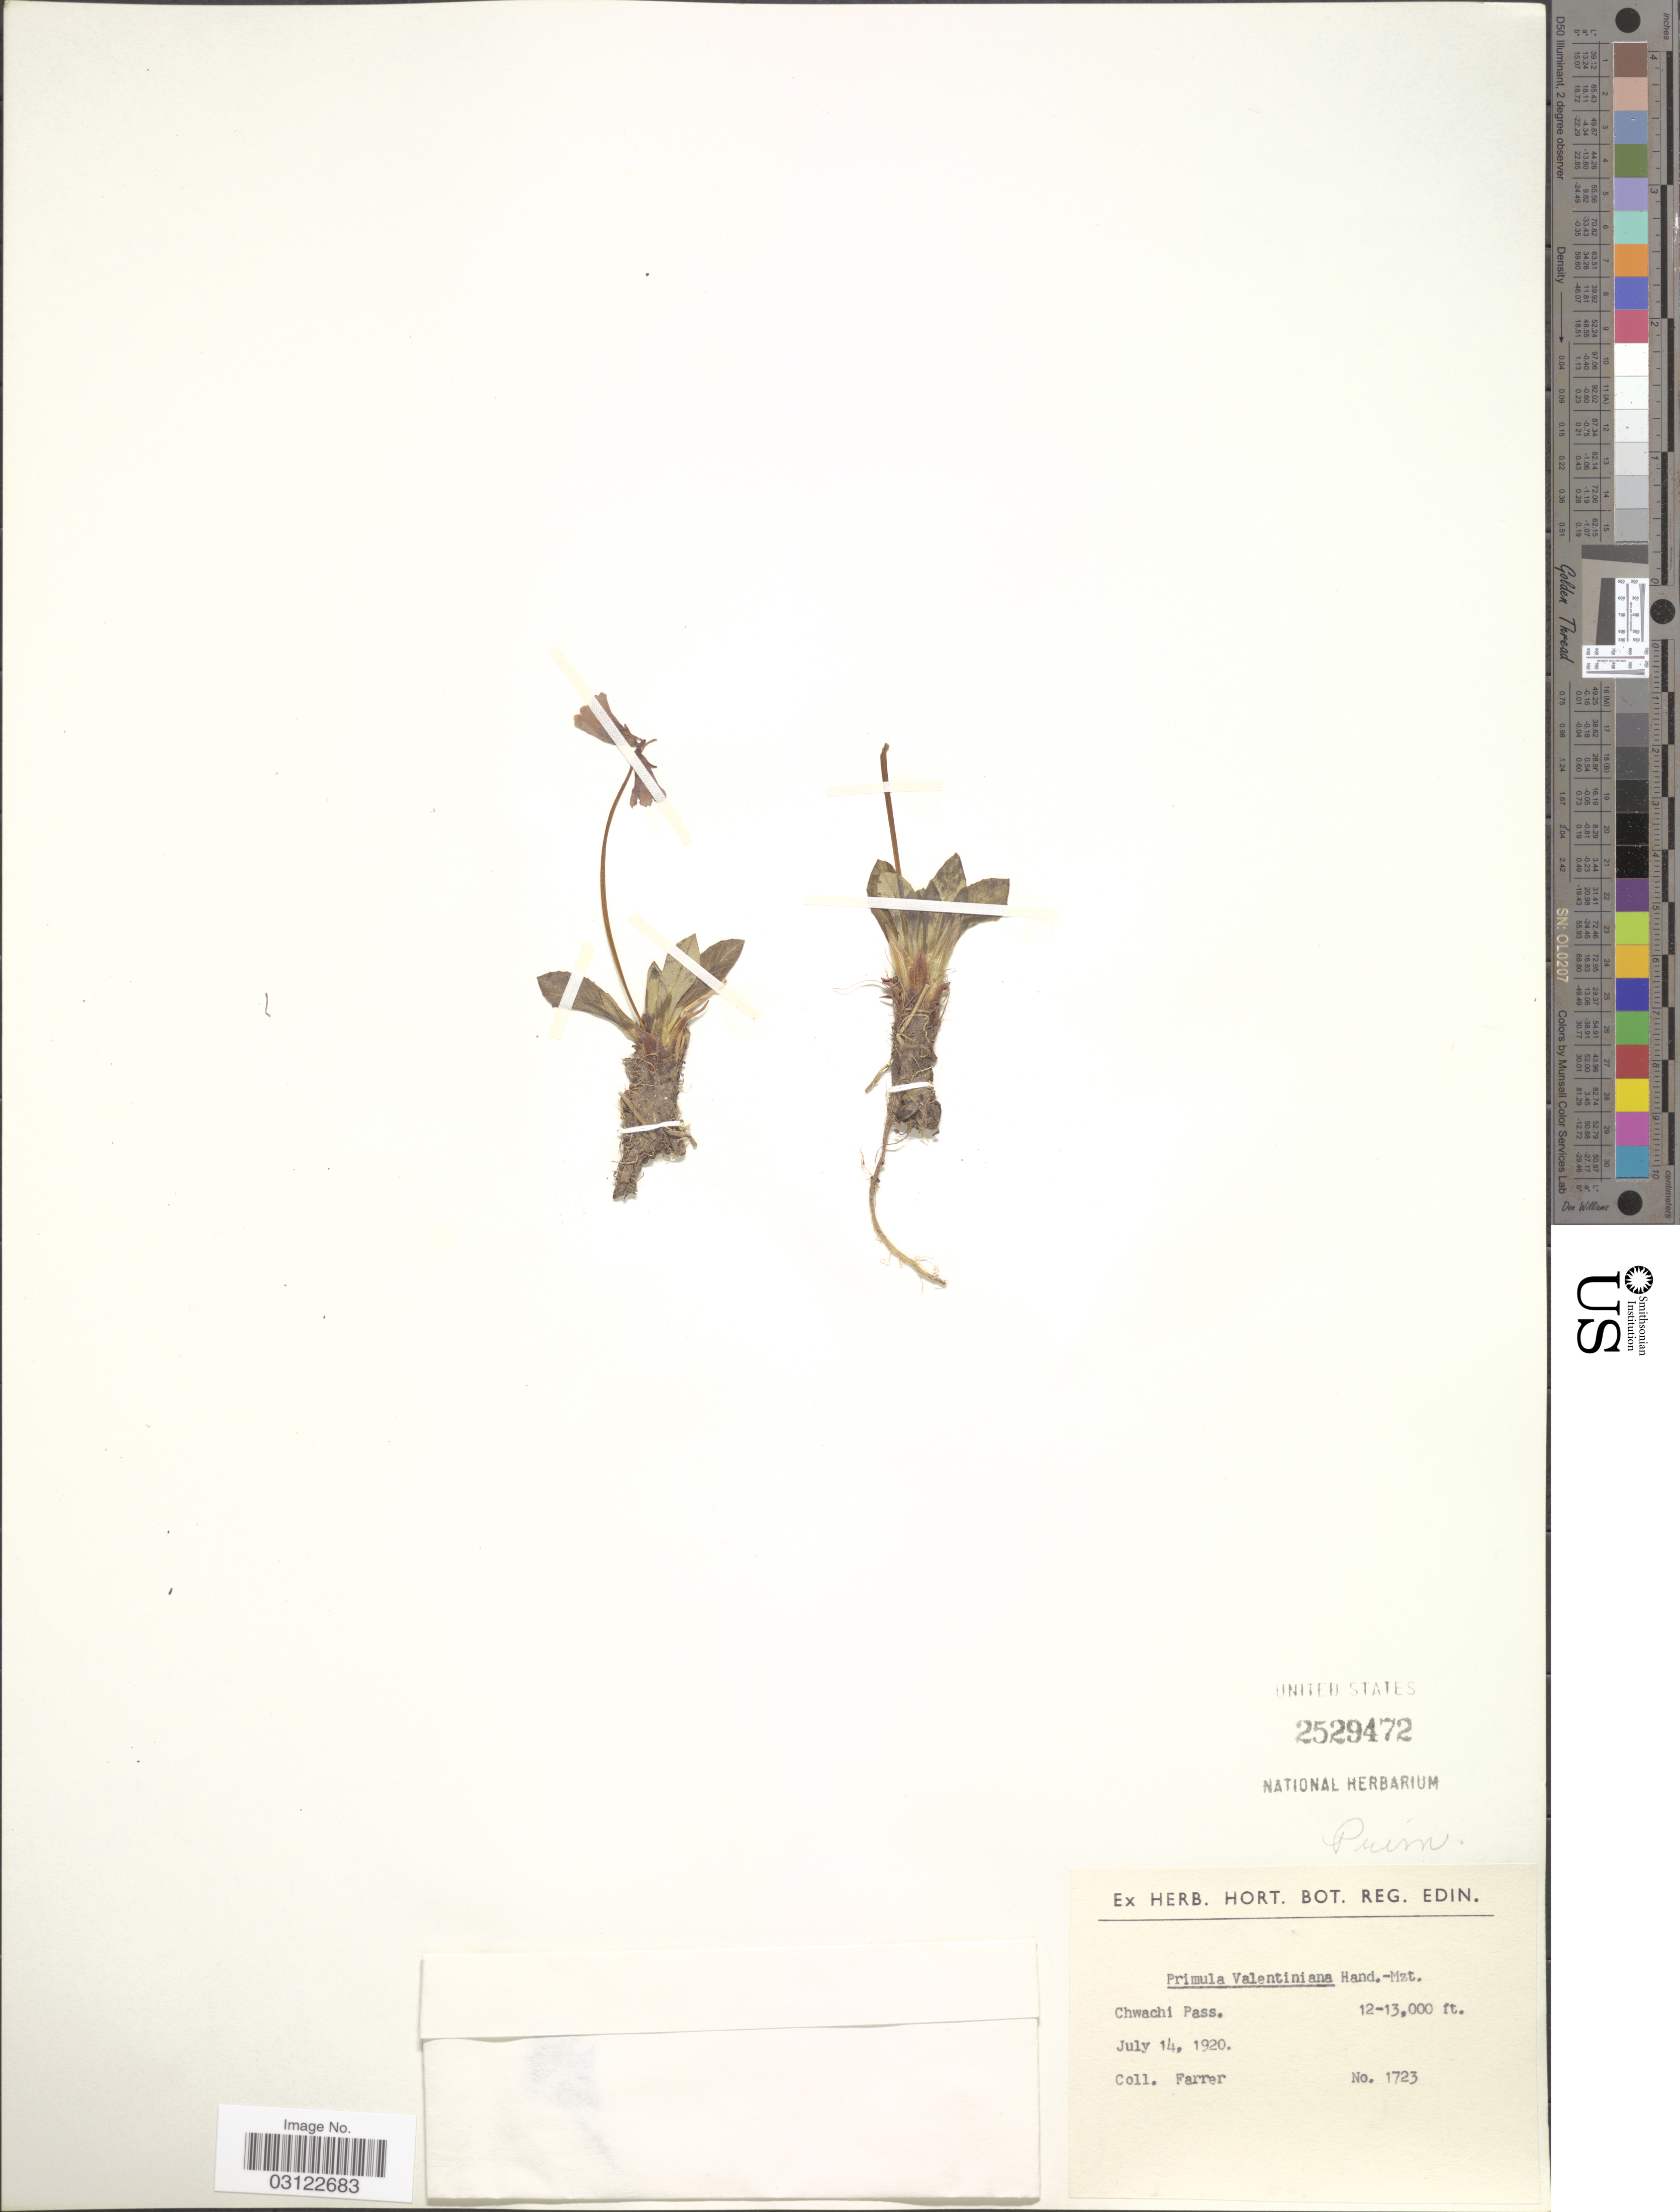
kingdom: Plantae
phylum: Tracheophyta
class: Magnoliopsida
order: Ericales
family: Primulaceae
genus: Primula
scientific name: Primula valentiniana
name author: Hand.-Mazz.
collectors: Farrer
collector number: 1723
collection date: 1920-07-14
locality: Chwachi Pass.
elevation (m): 3658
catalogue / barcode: US 2529472